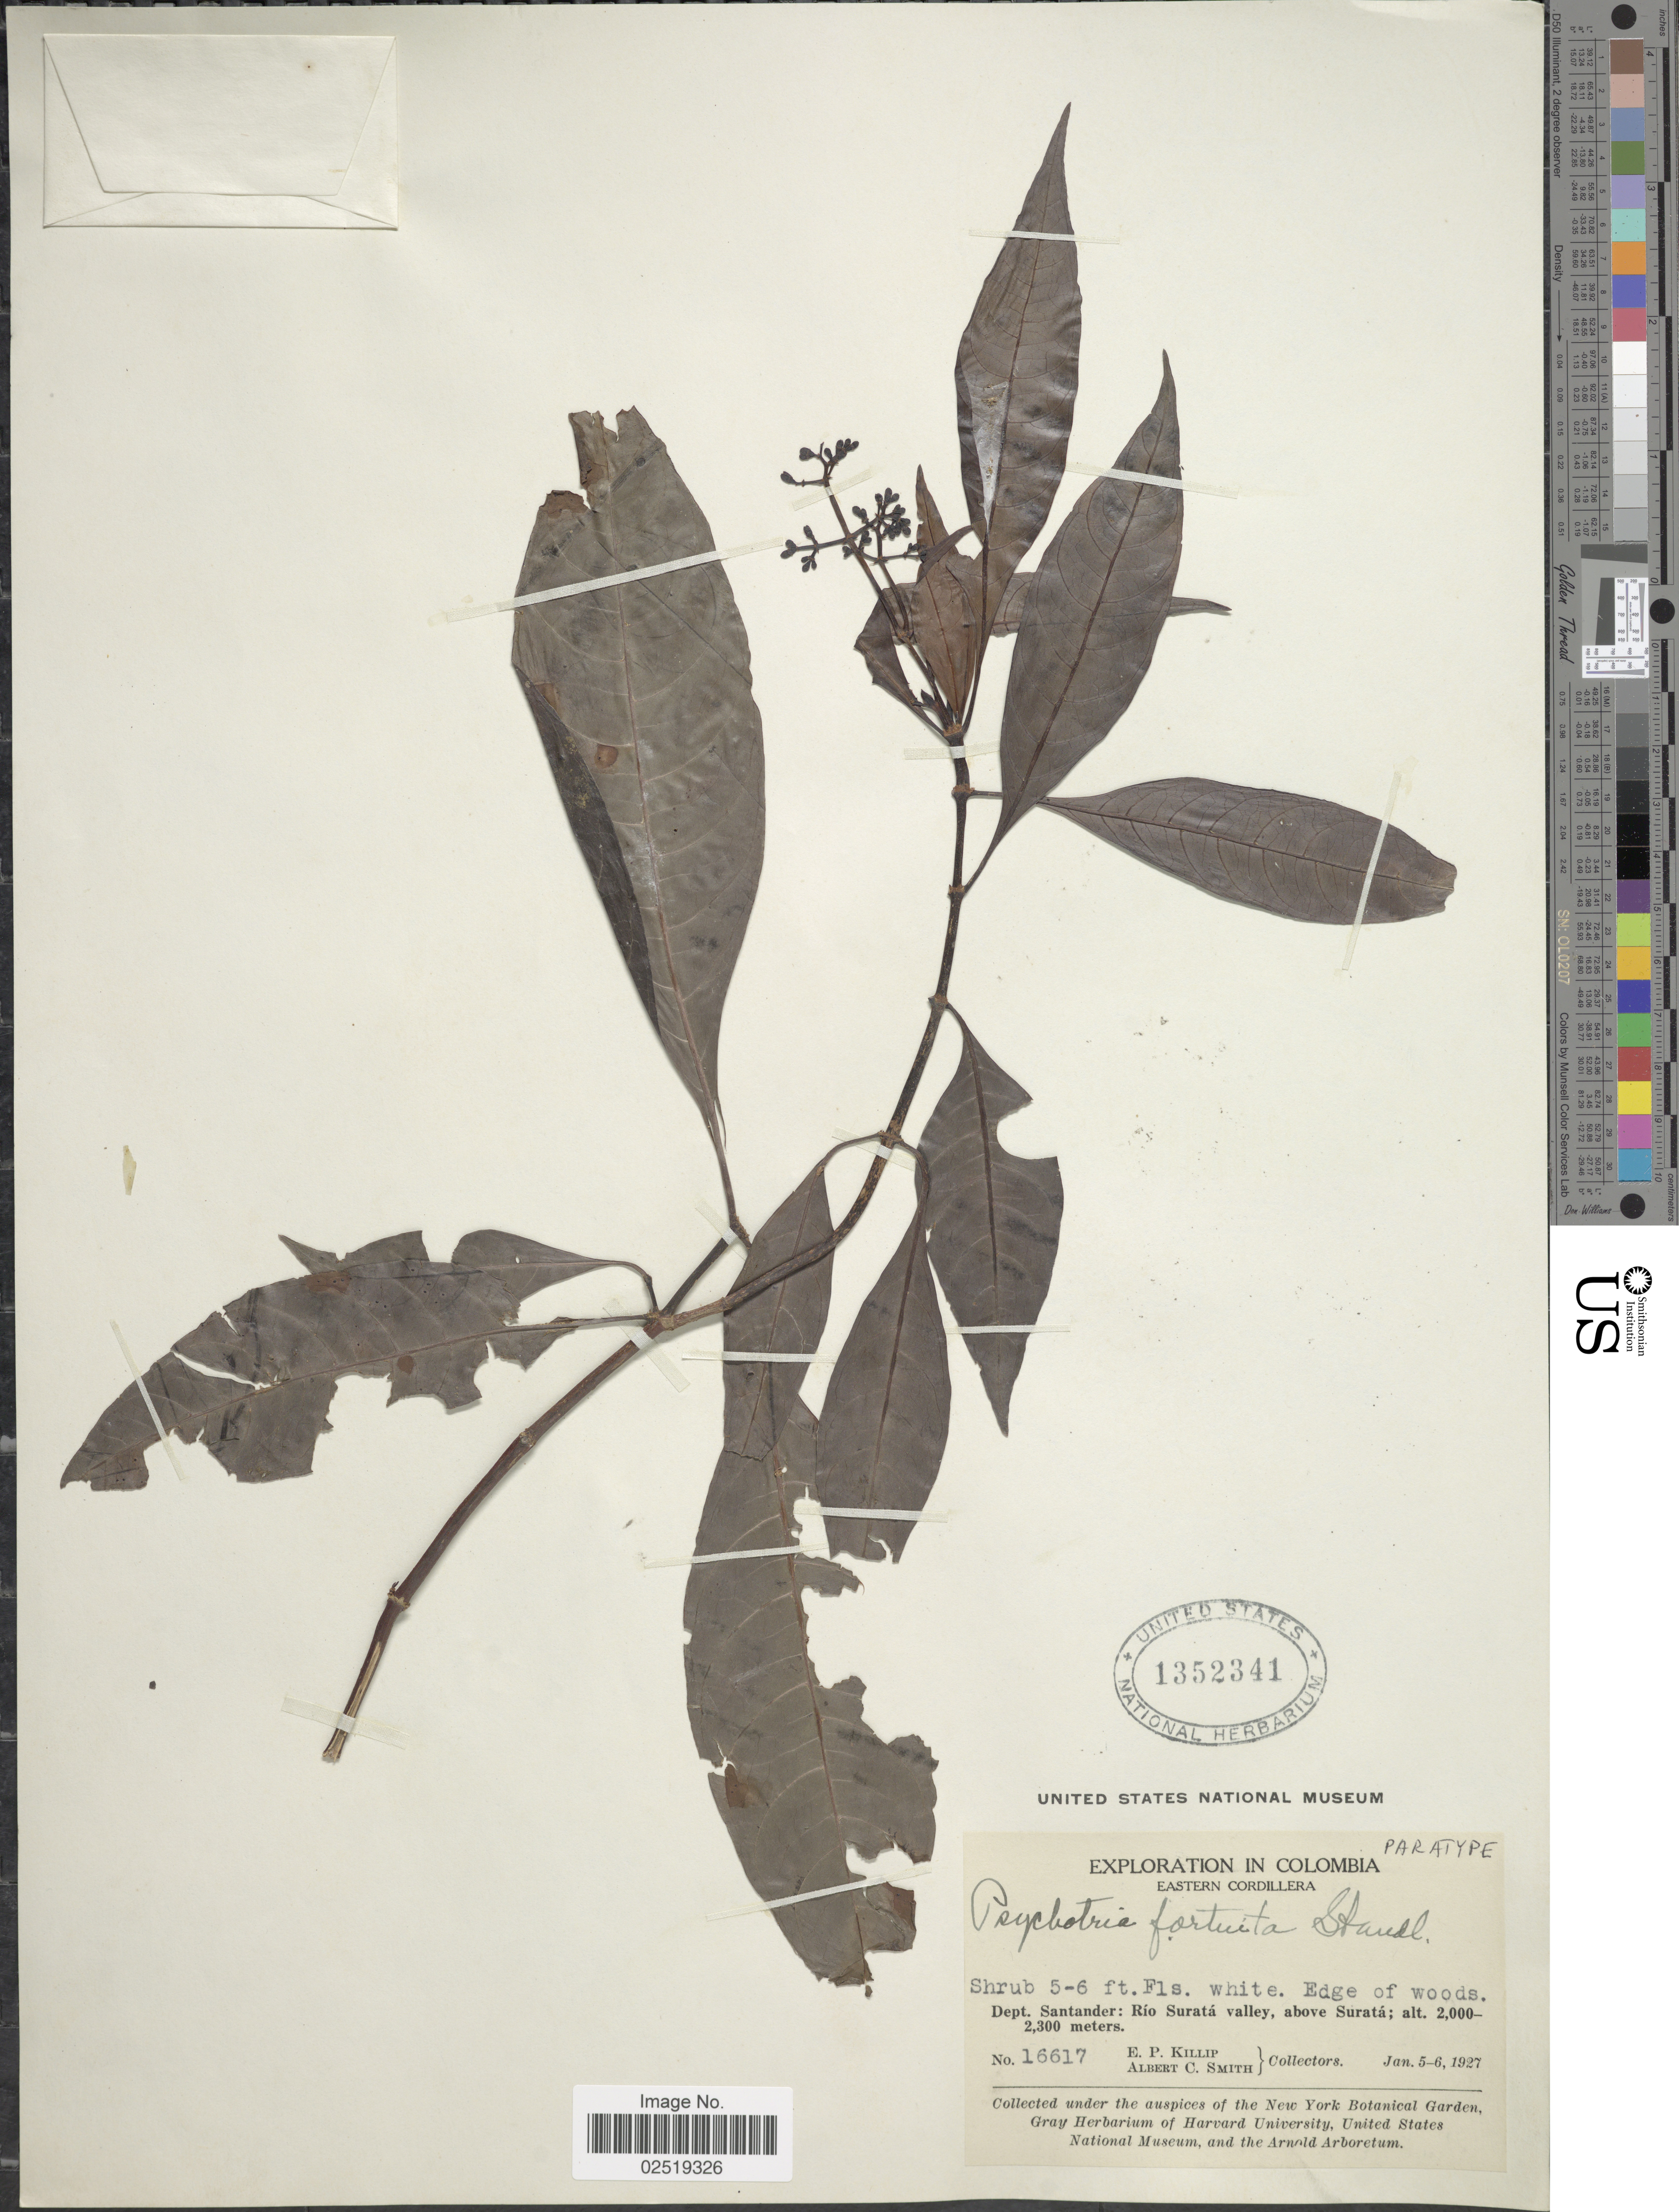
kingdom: Plantae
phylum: Tracheophyta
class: Magnoliopsida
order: Gentianales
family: Rubiaceae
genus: Psychotria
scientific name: Psychotria fortuita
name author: Standl.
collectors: E. P. Killip & A. C. Smith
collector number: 16617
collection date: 1927-01-05/1927-01-06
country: Colombia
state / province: Santander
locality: Eastern Cordillera. Dept. Santander: Rio Surata valley, above Surata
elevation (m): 2000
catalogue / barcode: US 1352341